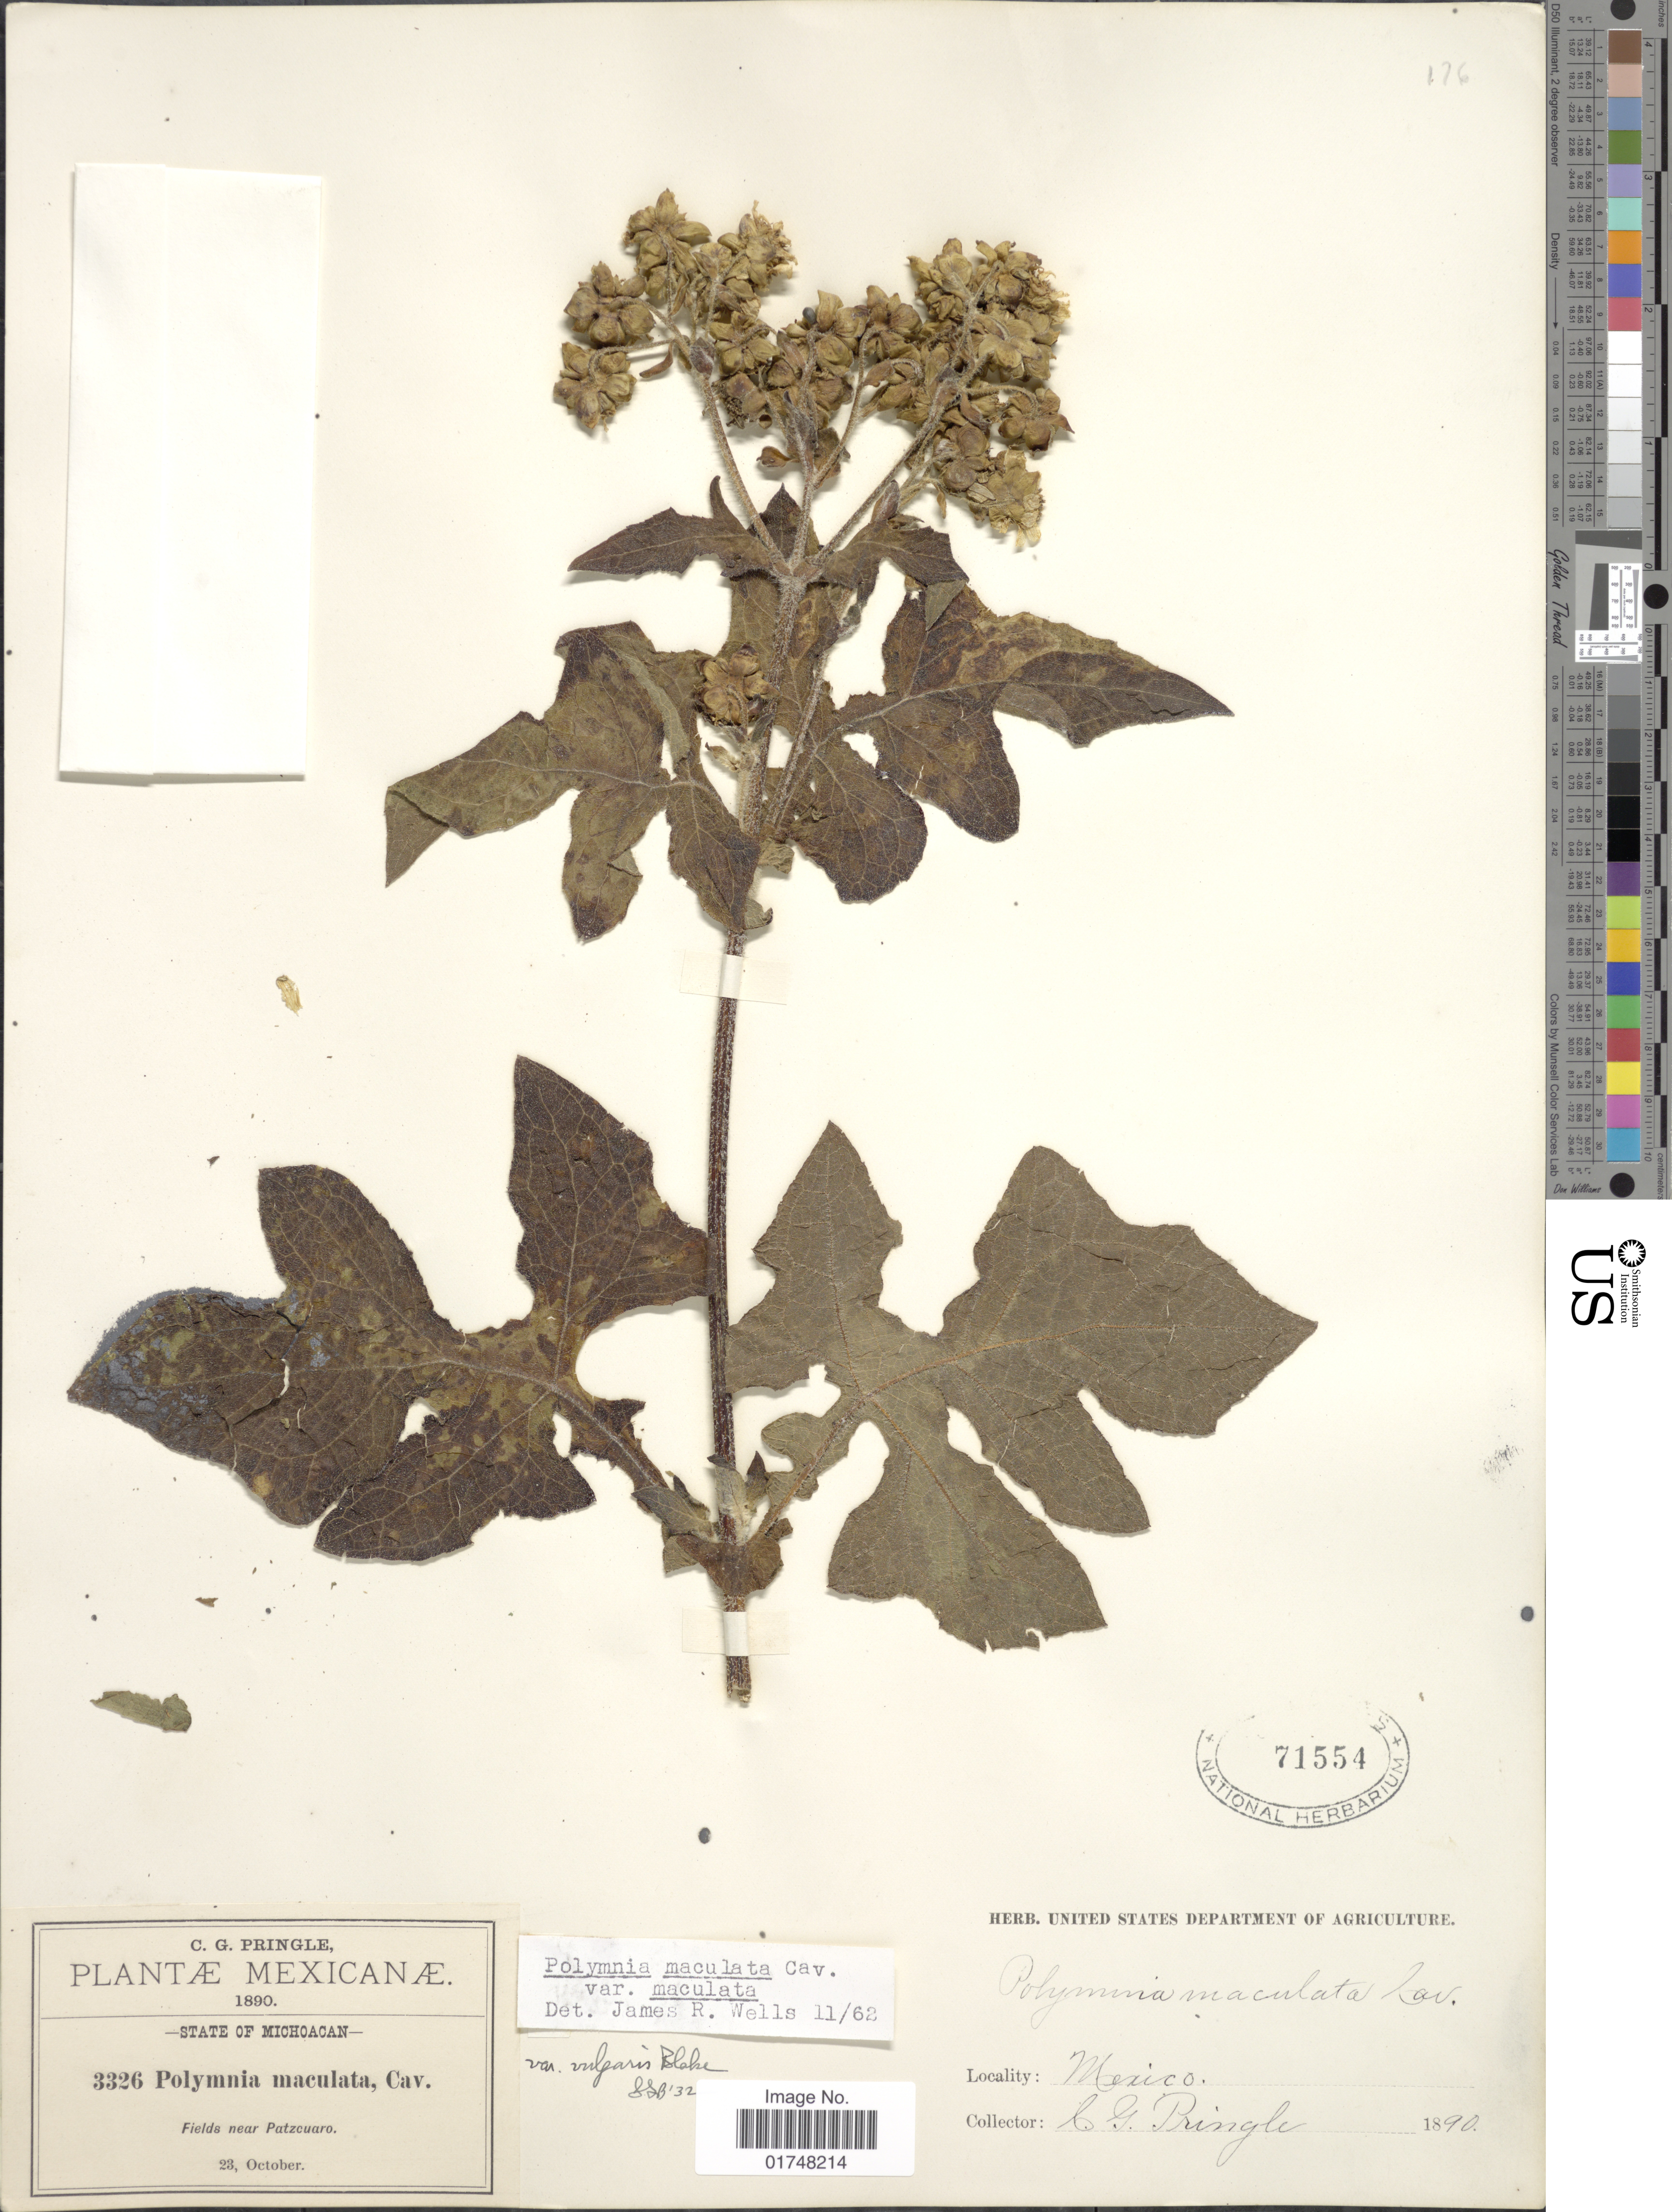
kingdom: Plantae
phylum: Tracheophyta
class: Magnoliopsida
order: Asterales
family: Asteraceae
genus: Smallanthus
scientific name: Smallanthus maculatus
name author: (Cav.) H. Rob.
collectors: C. G. Pringle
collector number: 3326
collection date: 1890-10-23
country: Mexico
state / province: Michoacán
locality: Near Patzcuaro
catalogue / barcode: US 71554